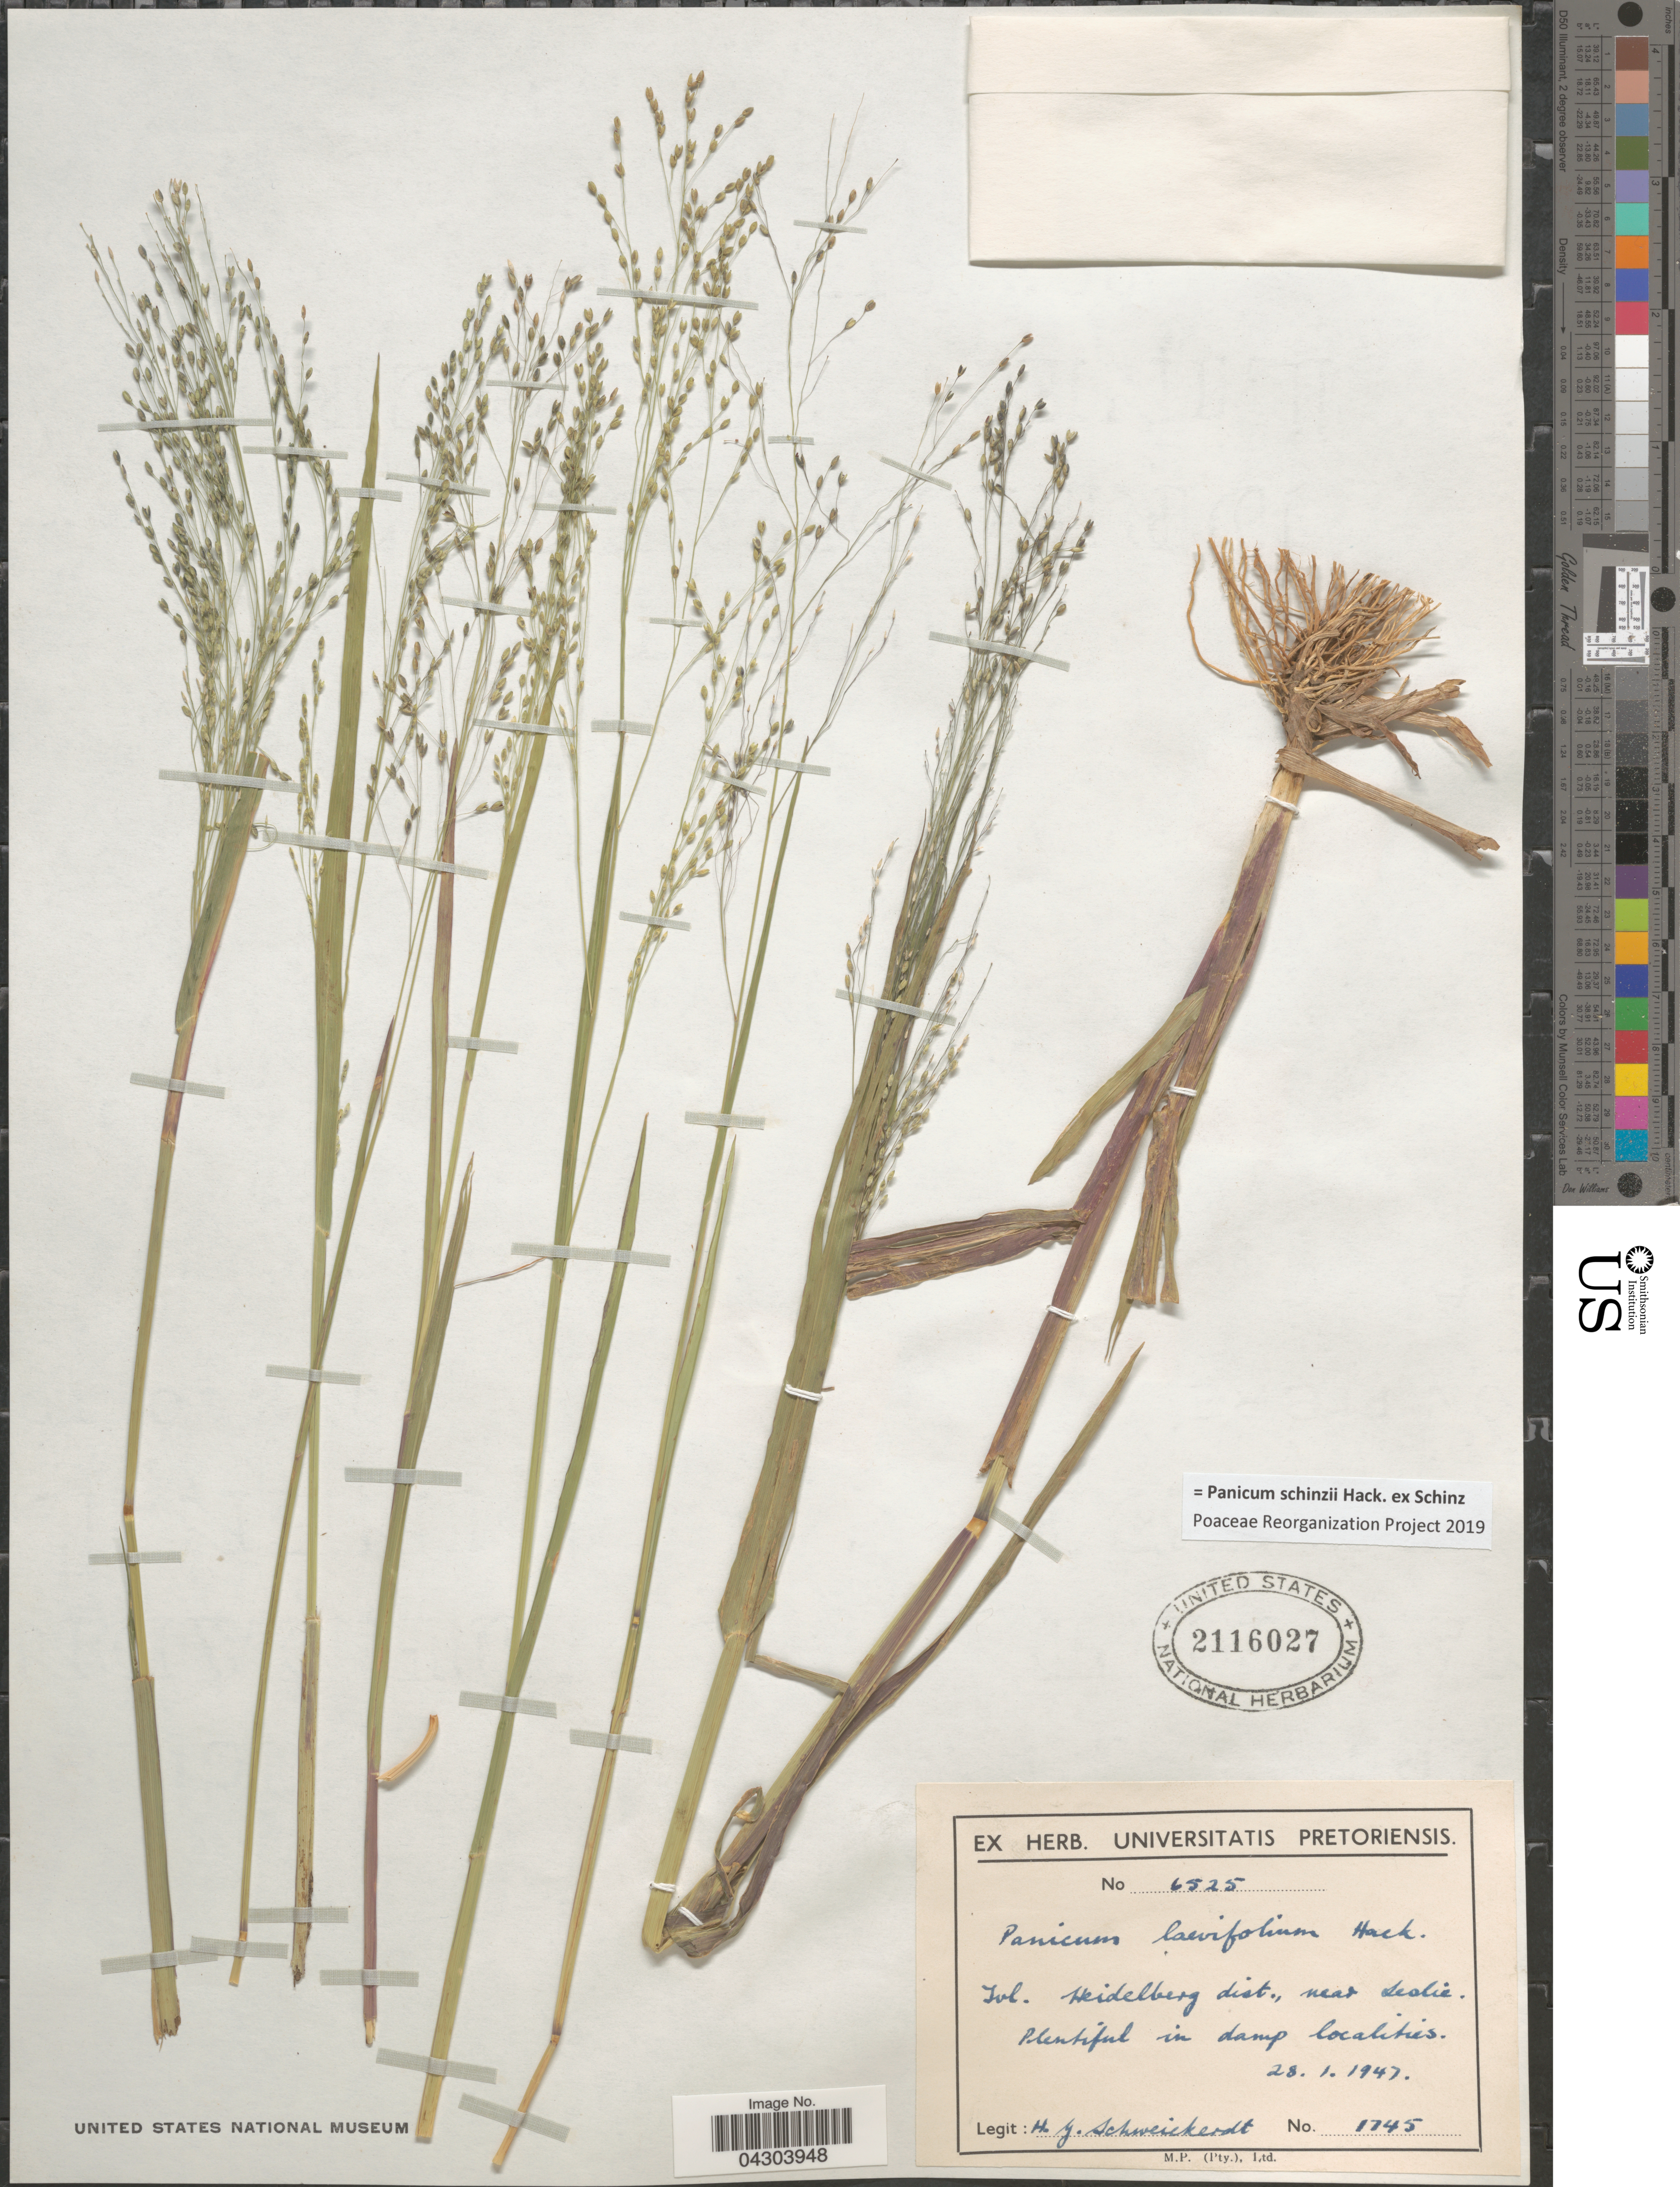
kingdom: Plantae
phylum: Tracheophyta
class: Liliopsida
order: Poales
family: Poaceae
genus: Panicum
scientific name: Panicum schinzii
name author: Hack. ex Schinz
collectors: H. Schweickerdt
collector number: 1745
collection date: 1947-01-28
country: South Africa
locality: Tvl. Heidelberg dist., near Leslie.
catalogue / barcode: US 2116027